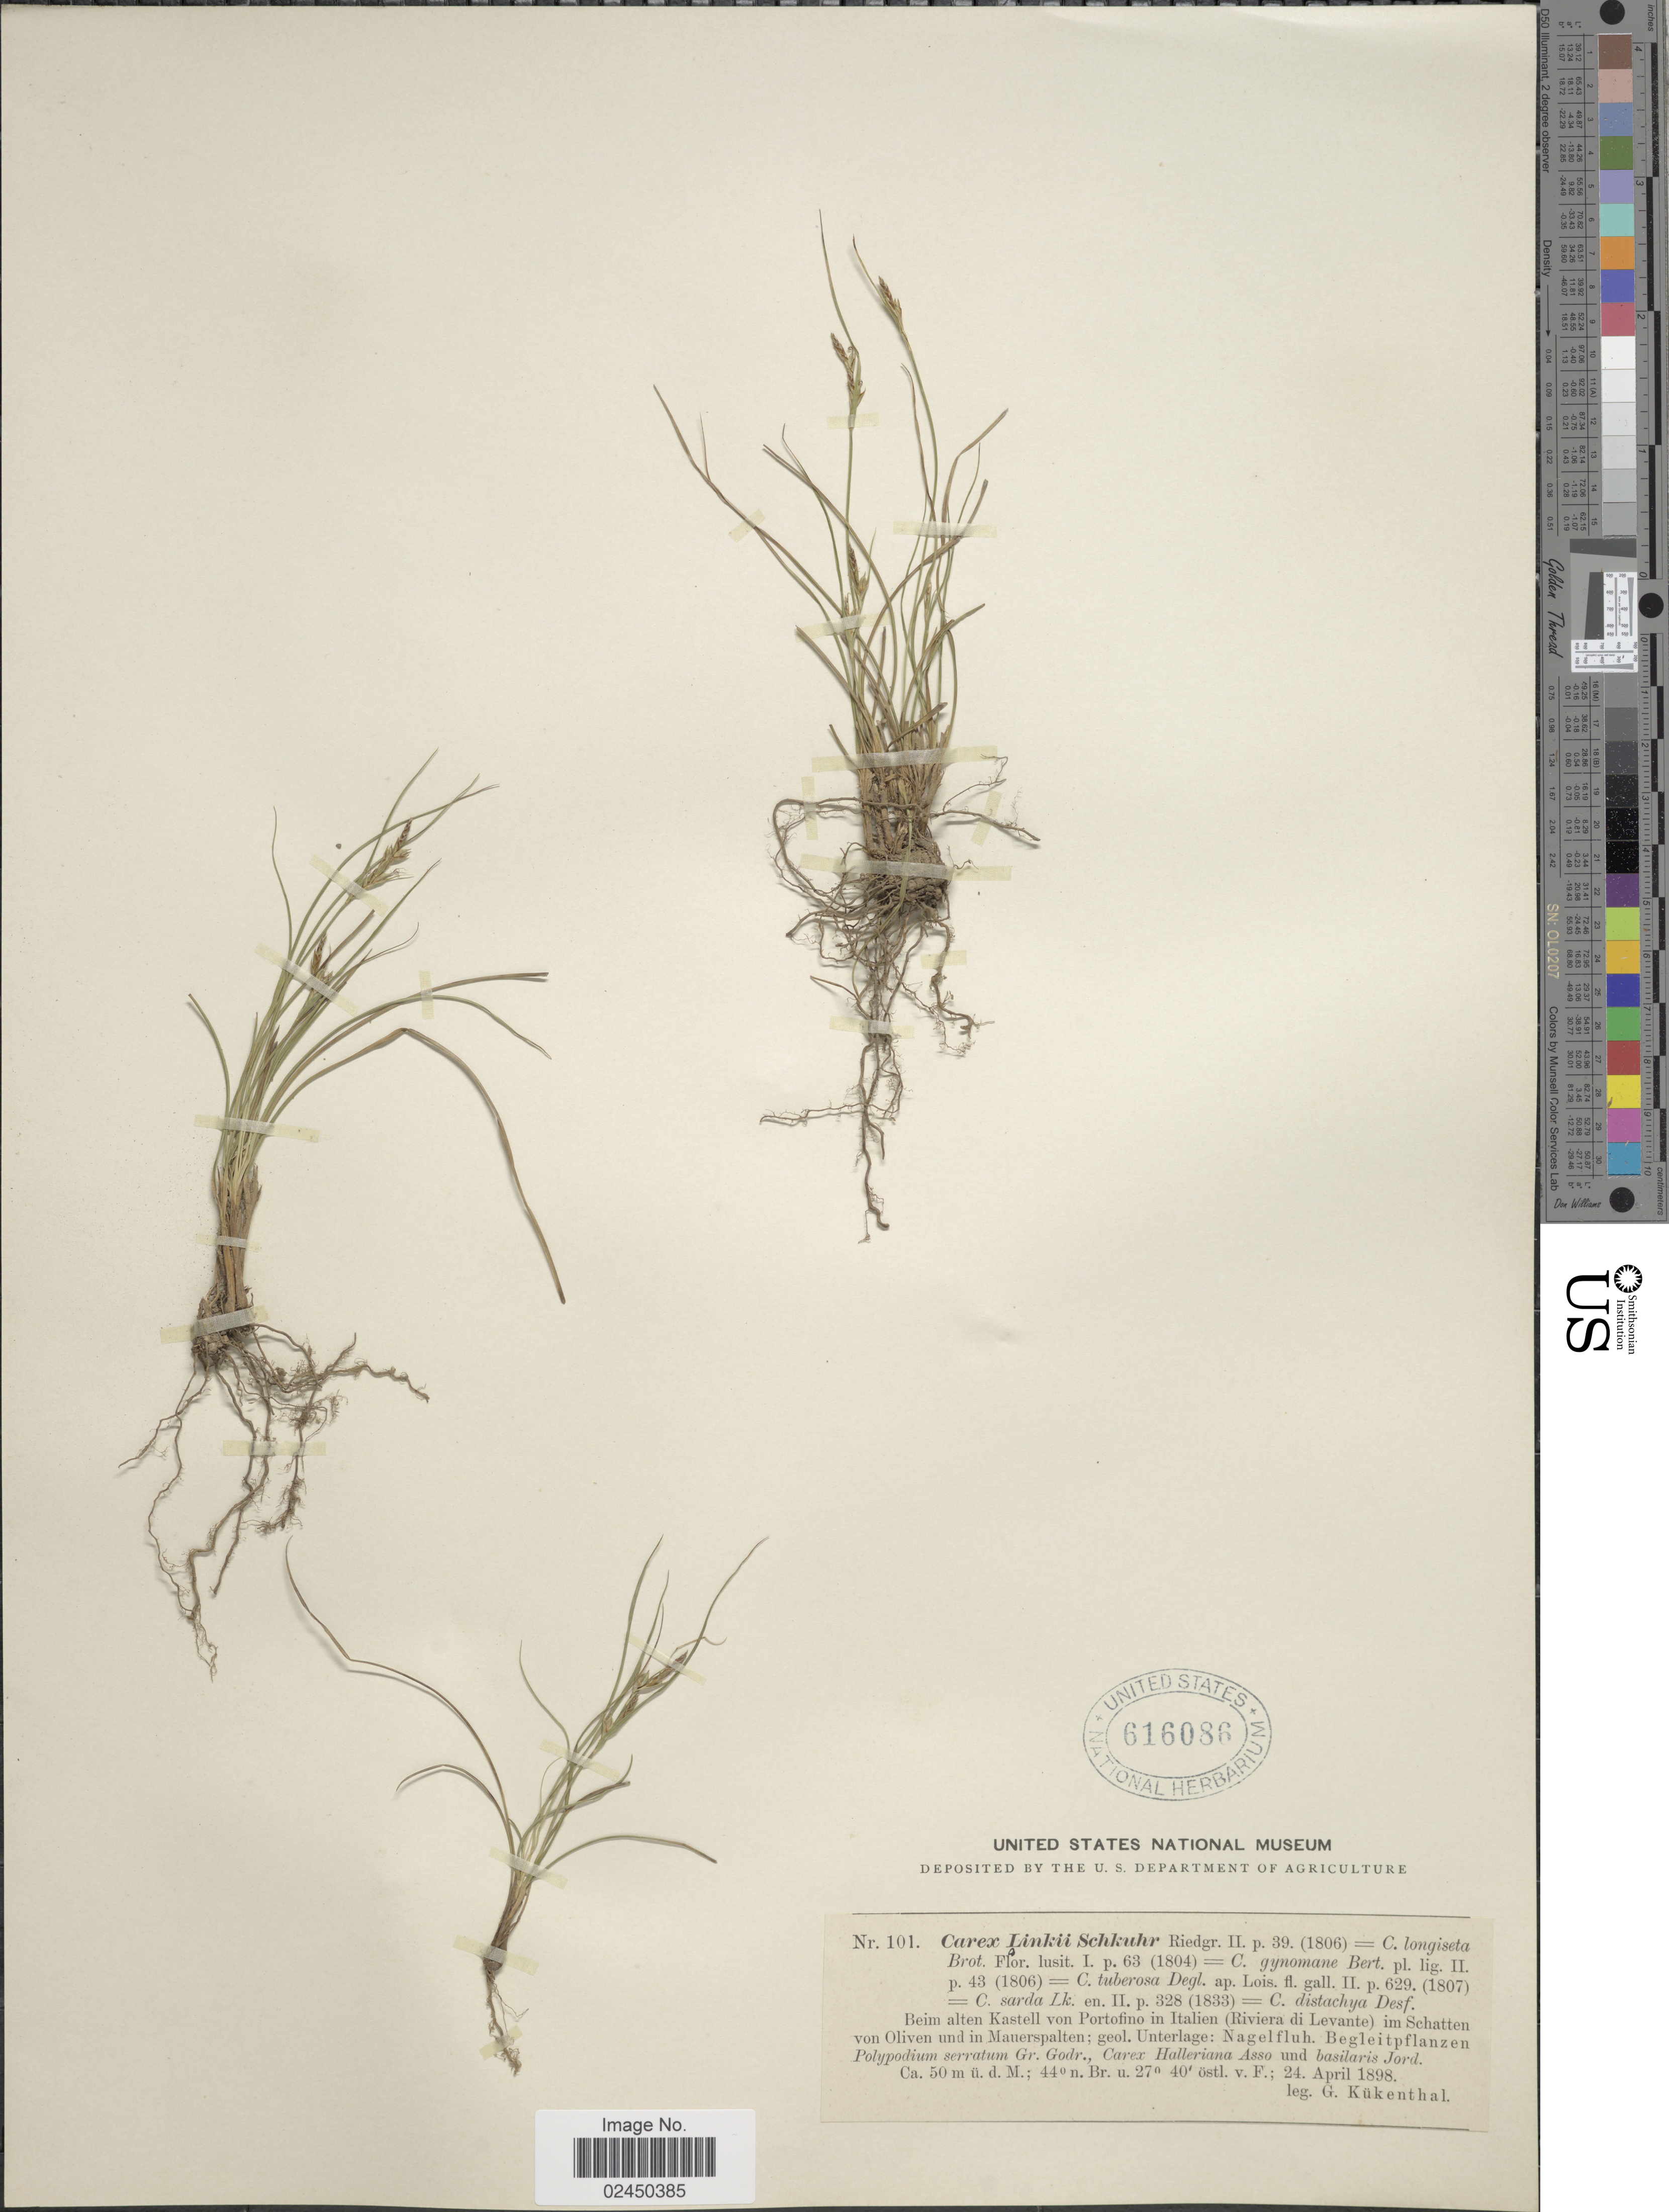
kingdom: Plantae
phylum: Tracheophyta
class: Liliopsida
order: Poales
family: Cyperaceae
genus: Carex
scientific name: Carex distachya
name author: Desf.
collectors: G. Kükenthal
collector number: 101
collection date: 1898-04-24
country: Italy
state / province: Liguria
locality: Beim alten Kastell von Portofin in Italien (Riviera di Levante) im Schatten von Oliven und in Mauerspalten; geol. Unterlage: Nagelfluh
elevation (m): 50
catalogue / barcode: US 616086